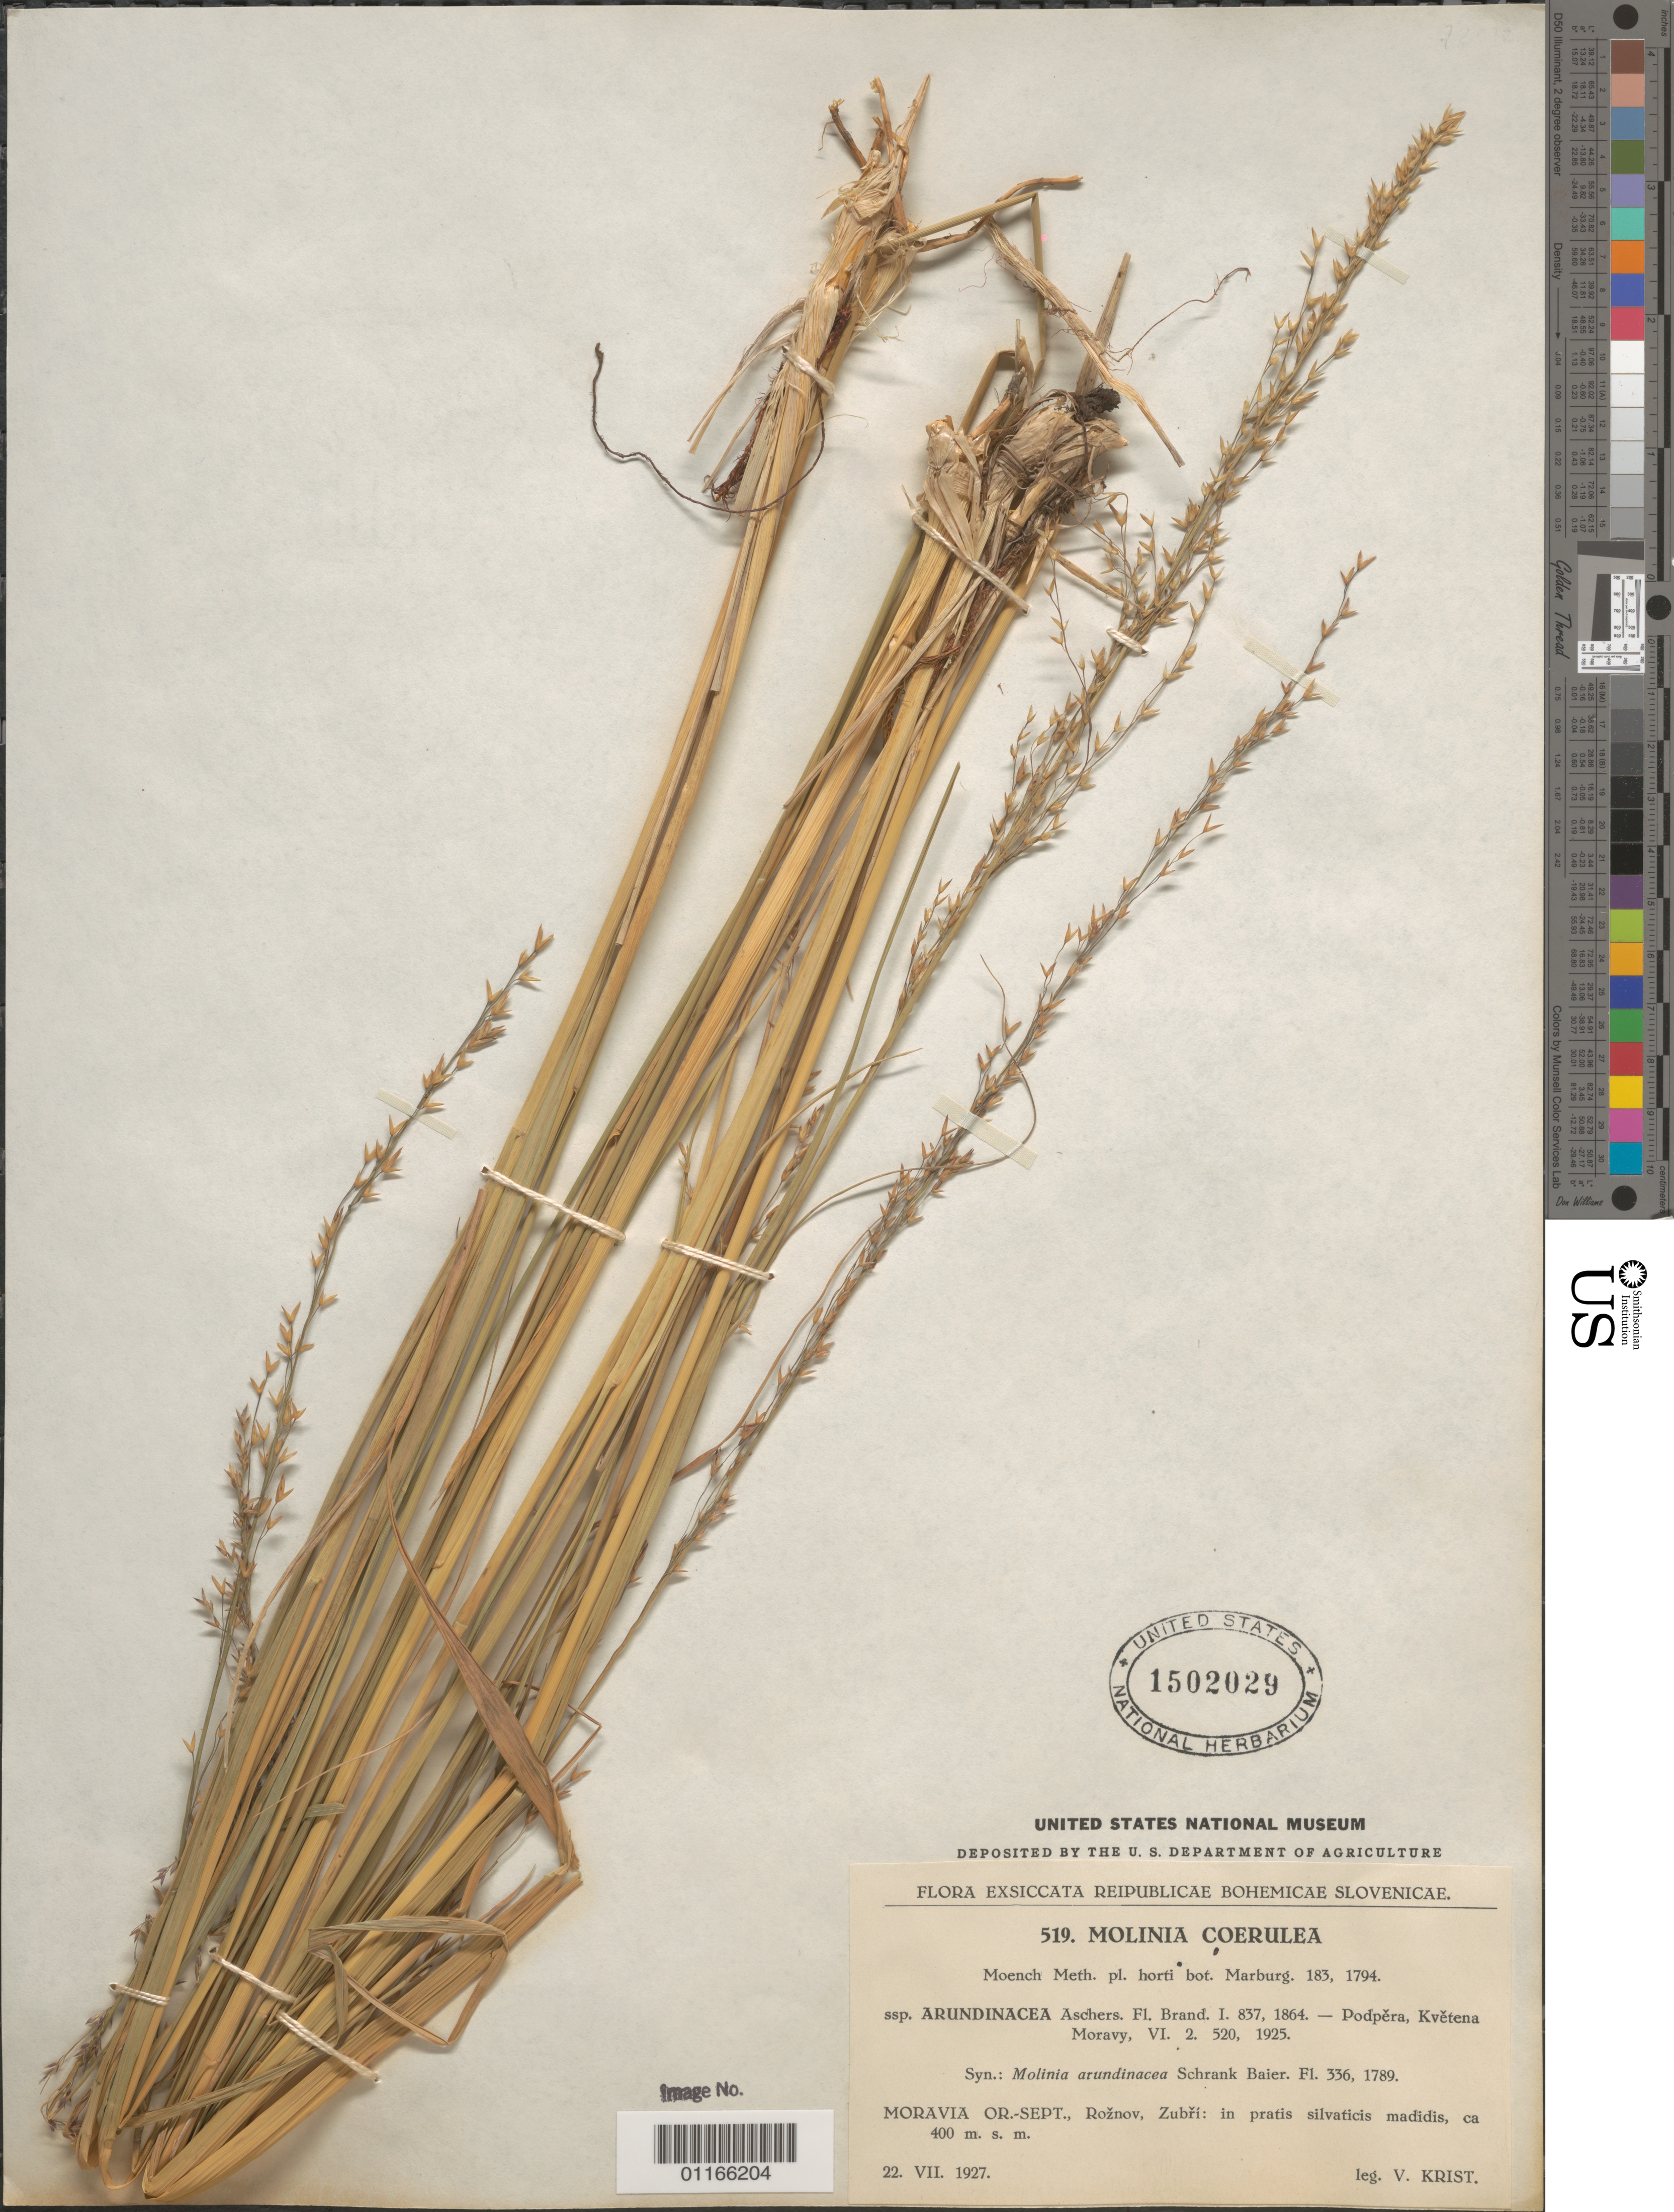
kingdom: Plantae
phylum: Tracheophyta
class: Liliopsida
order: Poales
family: Poaceae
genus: Molinia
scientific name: Molinia coerulea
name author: Moench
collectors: V. Krist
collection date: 1927-07-22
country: Czechia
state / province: Zlin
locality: Or.-Sept., Roznov, Zubri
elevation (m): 400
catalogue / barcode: US 1502029